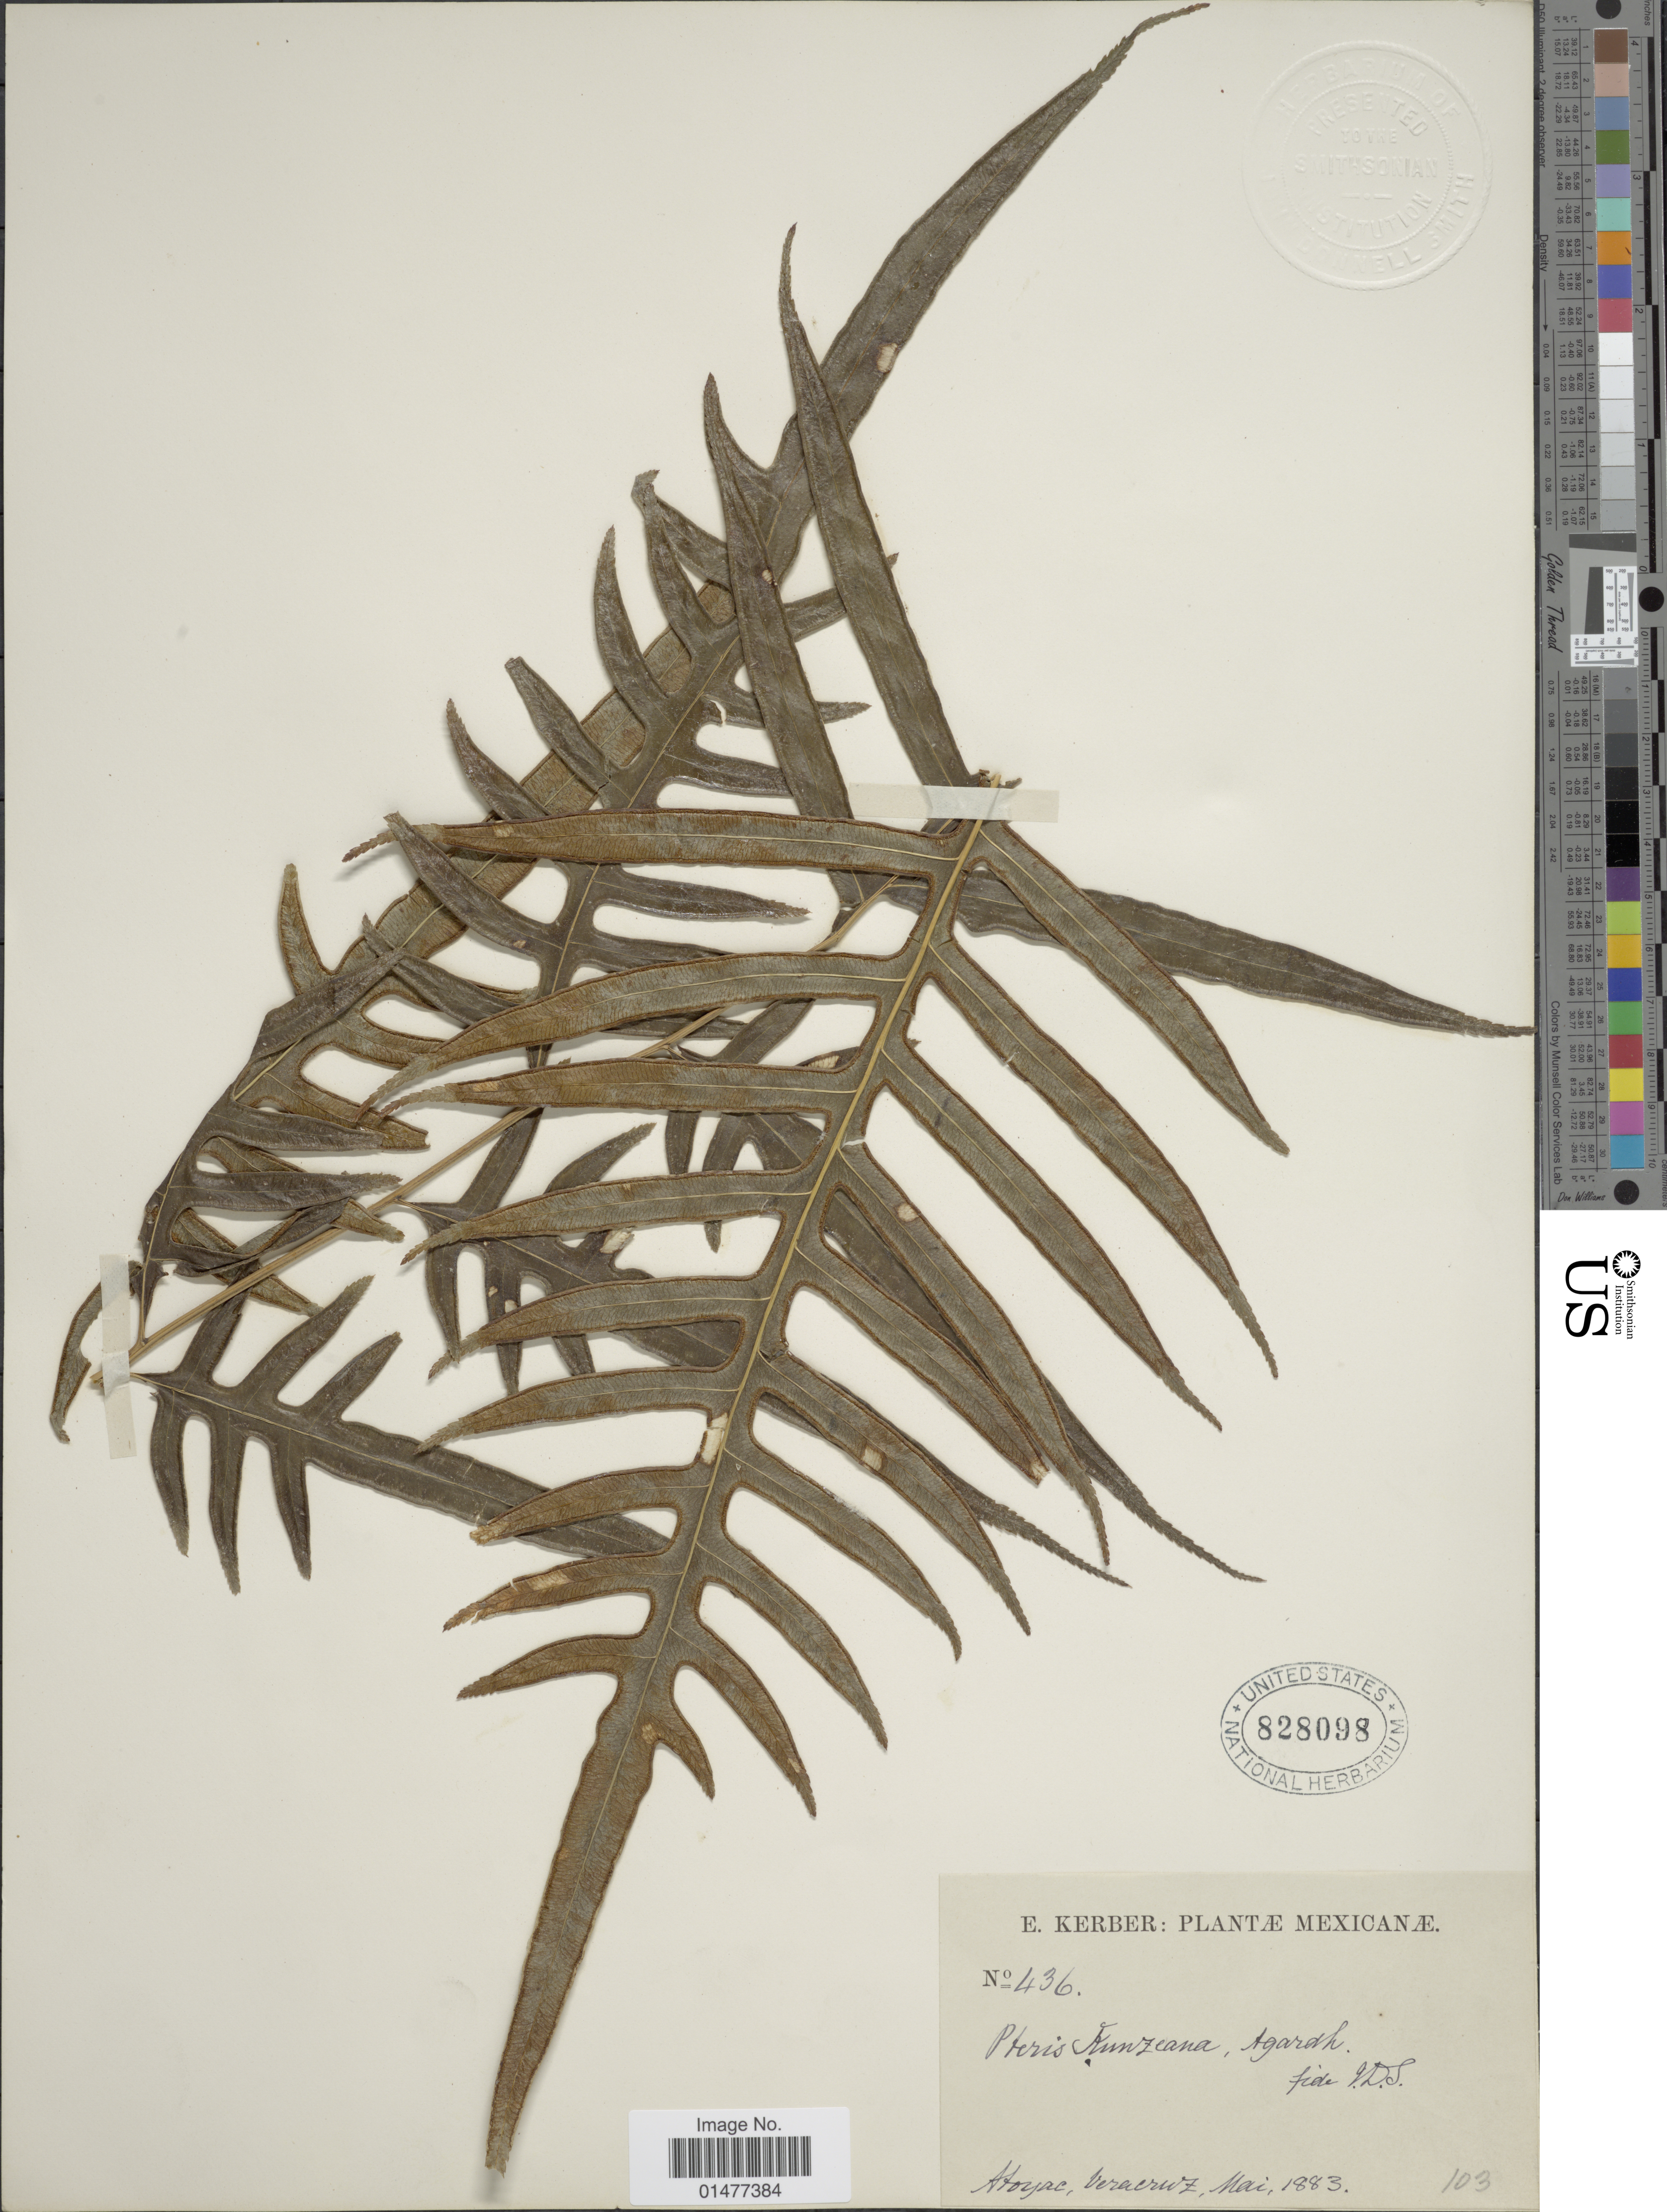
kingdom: Plantae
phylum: Tracheophyta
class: Polypodiopsida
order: Polypodiales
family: Pteridaceae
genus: Pteris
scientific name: Pteris altissima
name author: Poir.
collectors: E. Kerber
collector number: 436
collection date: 1883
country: Mexico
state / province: Veracruz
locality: Hoyae, Vera Cruz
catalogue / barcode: US 828098